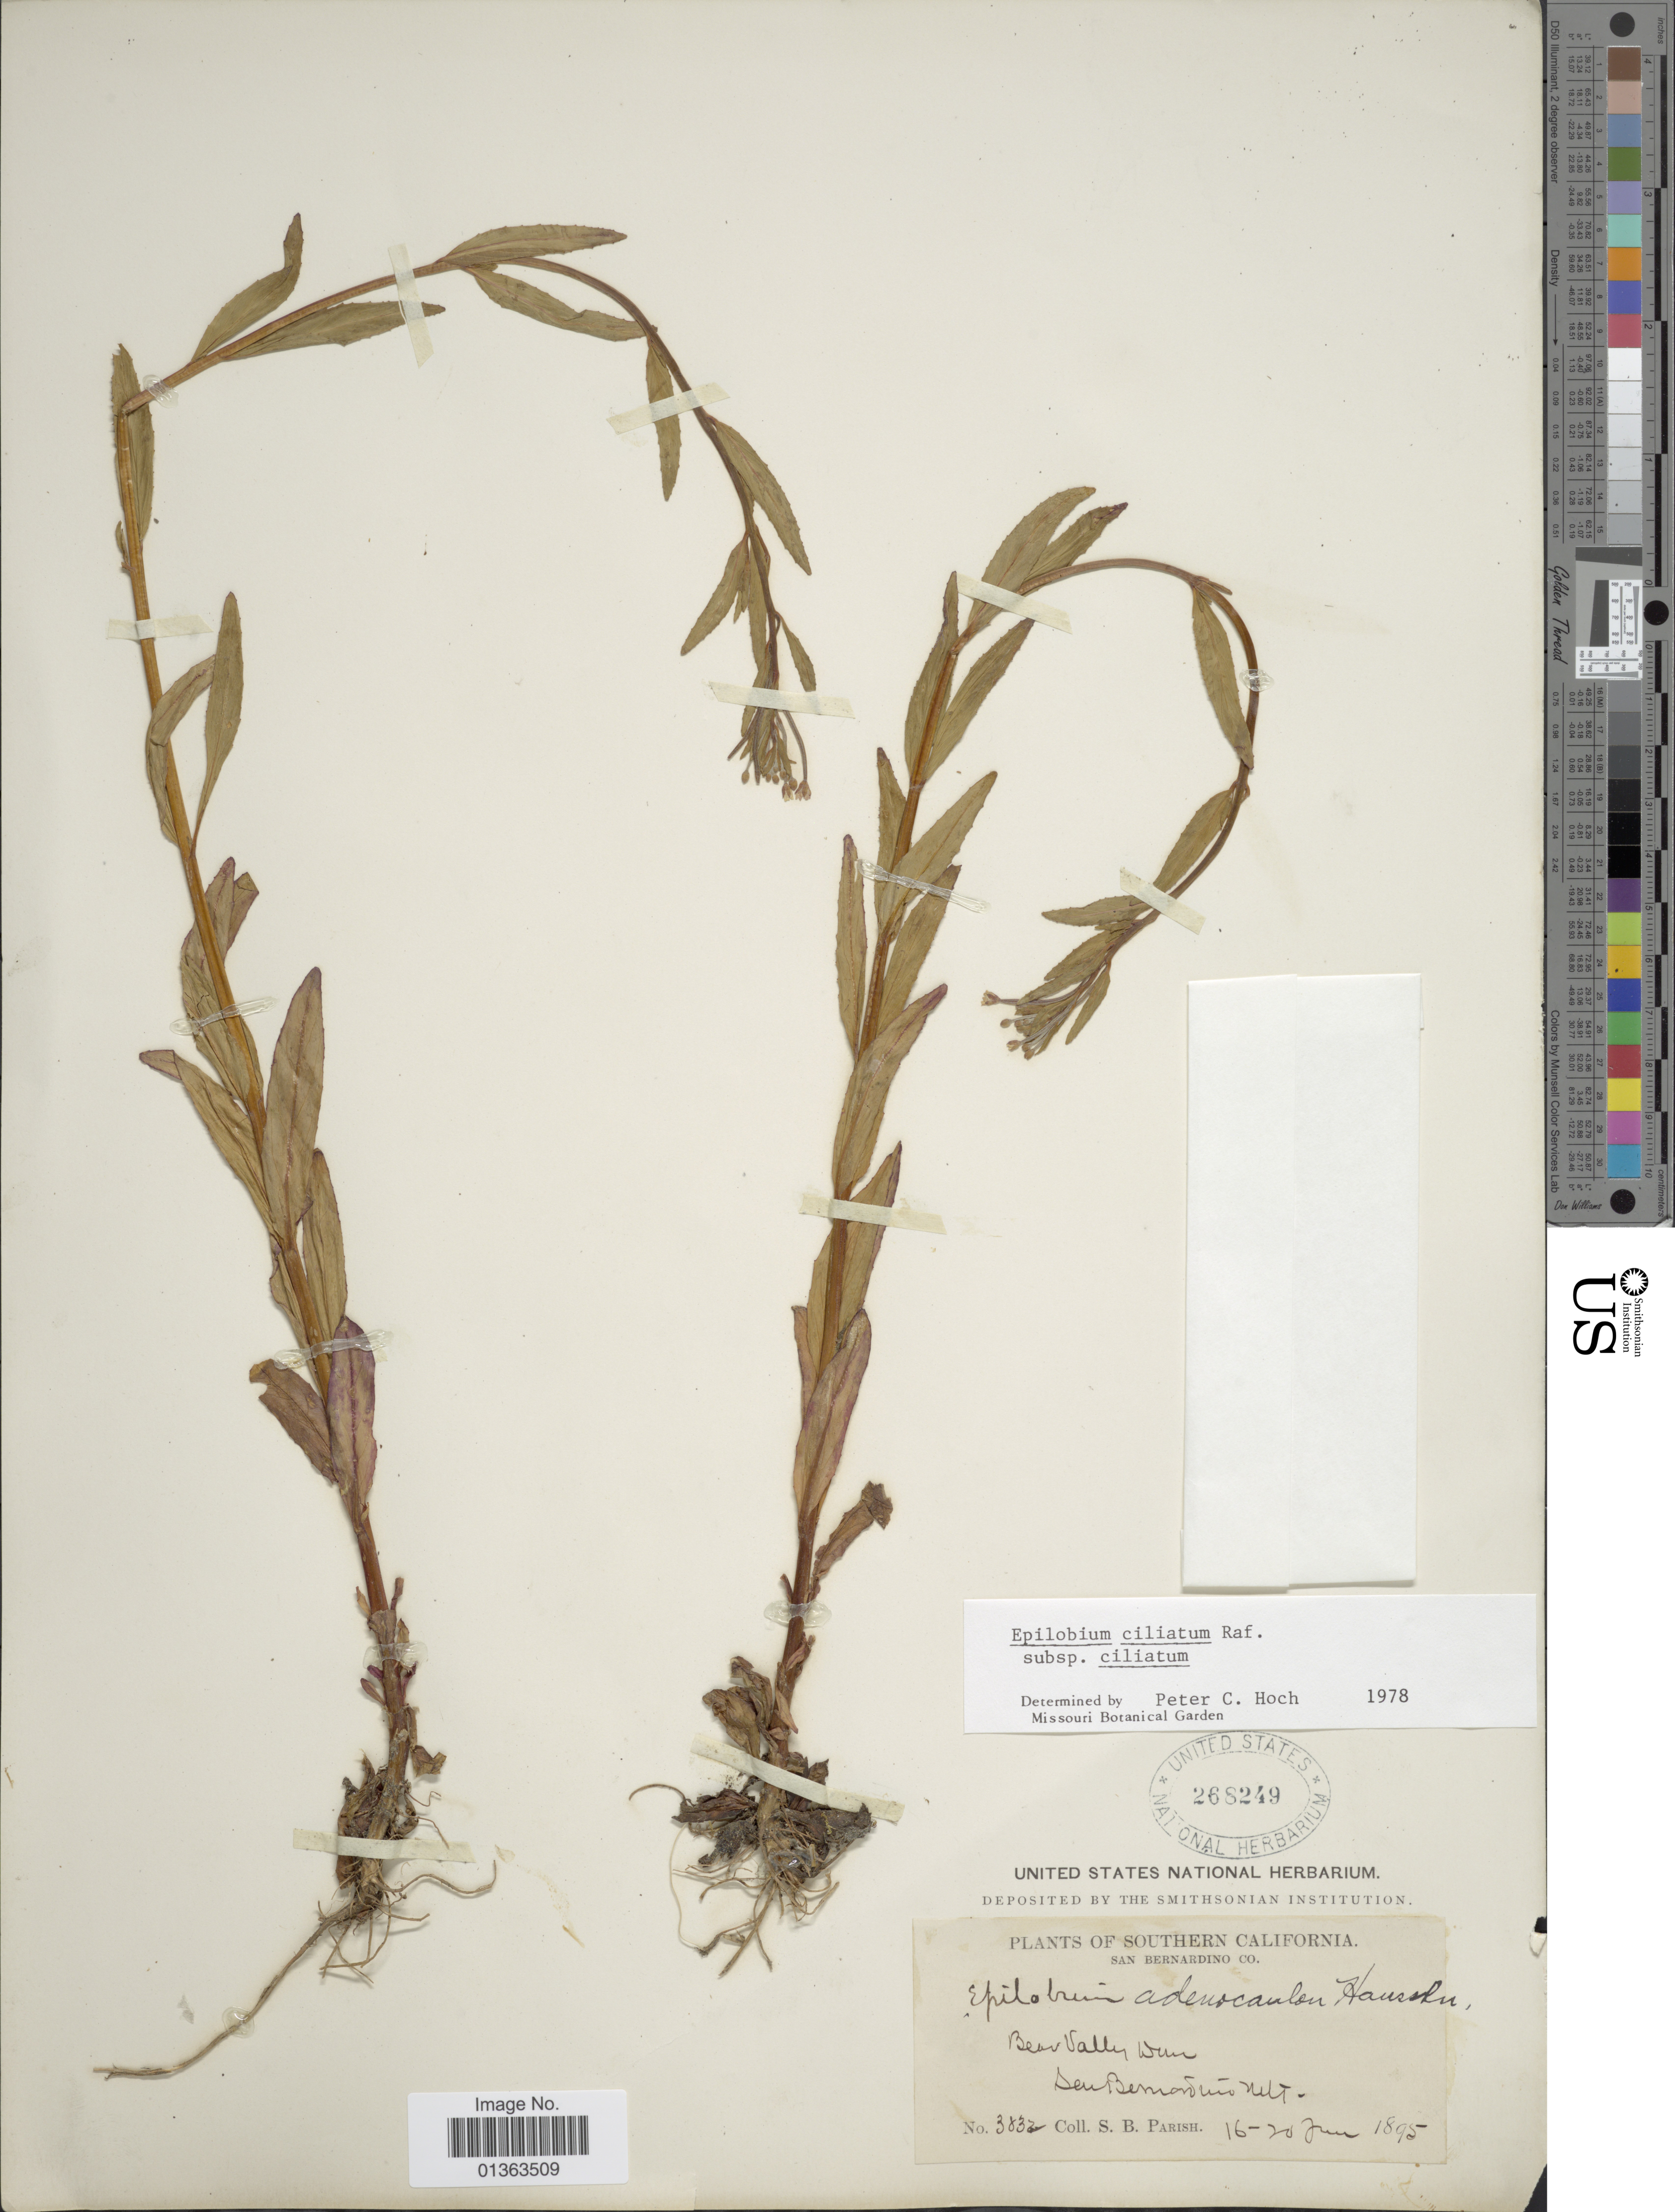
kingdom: Plantae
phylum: Tracheophyta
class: Magnoliopsida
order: Myrtales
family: Onagraceae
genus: Epilobium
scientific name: Epilobium ciliatum subsp. ciliatum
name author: Raf.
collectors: S. B. Parish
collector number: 3832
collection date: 1895-06-16/1895-06-20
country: United States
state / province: California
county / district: San Bernardino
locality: Southern California. San Bernardino Co. Bear Valley Dam. San Bernardino Mt.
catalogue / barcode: US 268249